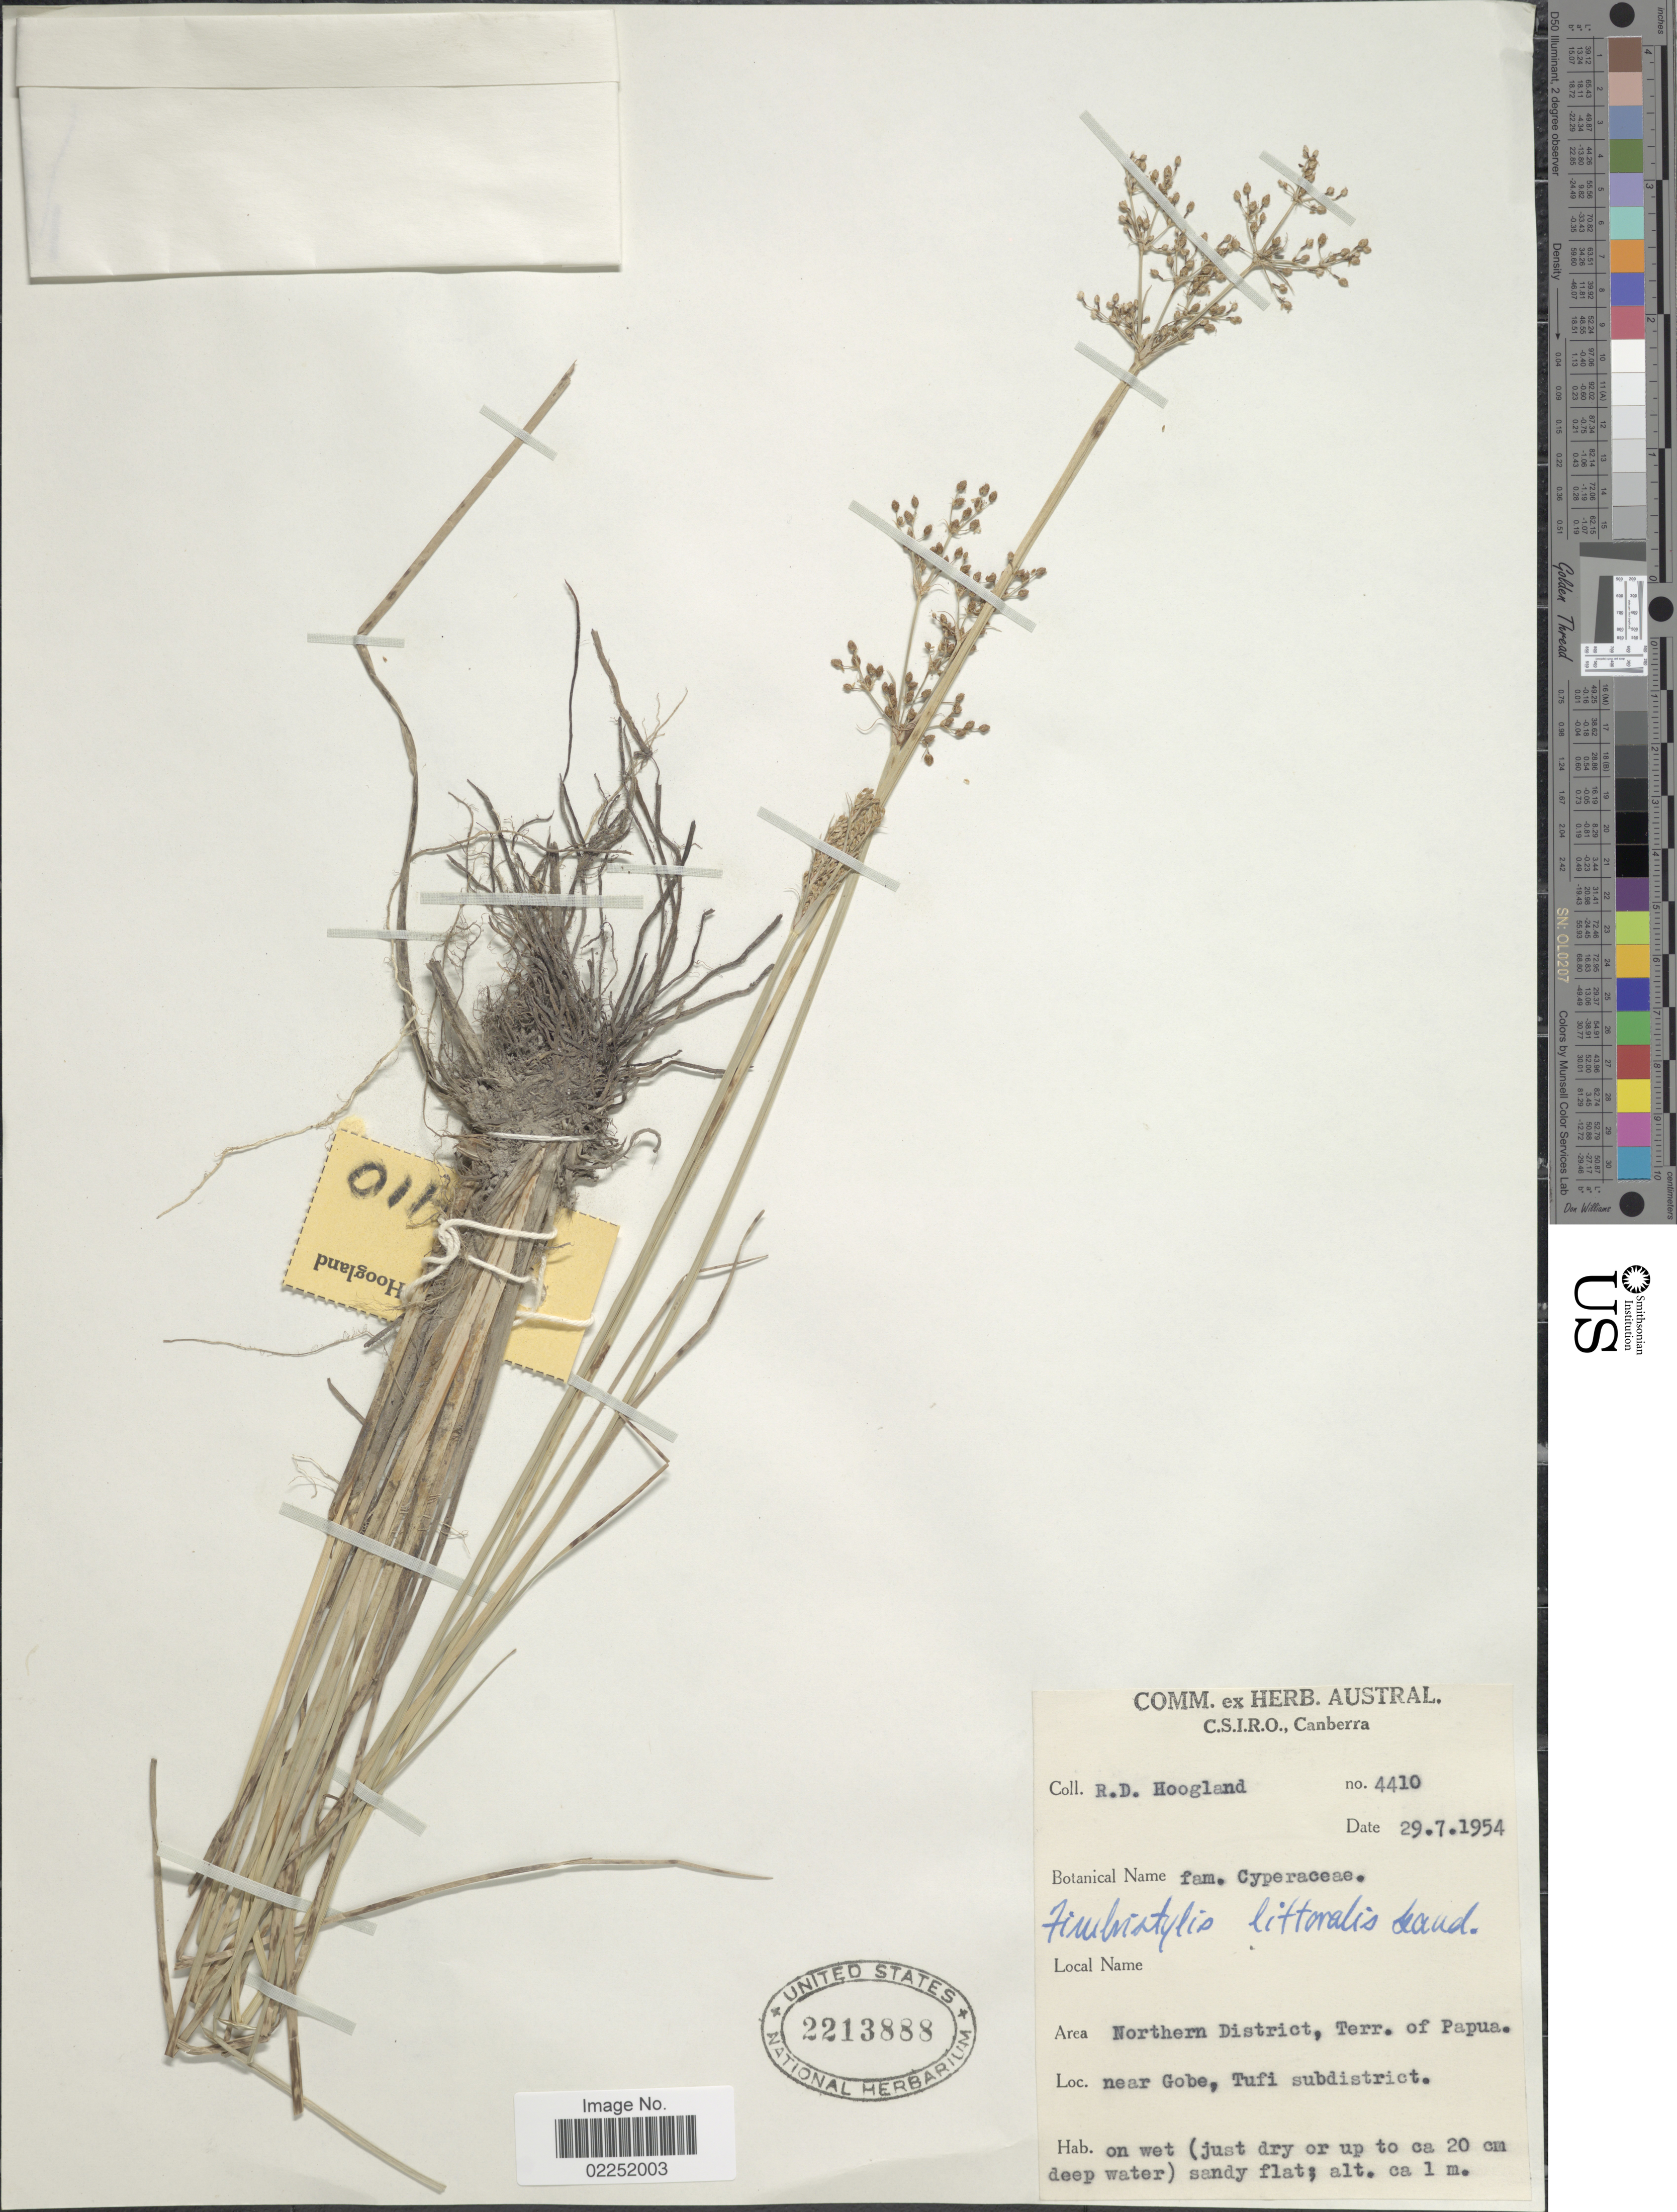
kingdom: Plantae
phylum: Tracheophyta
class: Liliopsida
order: Poales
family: Cyperaceae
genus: Fimbristylis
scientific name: Fimbristylis littoralis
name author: Gaudich.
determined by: Strong, M. T., (US), Smithsonian Institution - National Museum of Natural History (UNITED STATES)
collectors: R. D. Hoogland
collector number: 4410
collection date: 1954-07-29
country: Papua New Guinea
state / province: Northern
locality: Area Northern District, Terr. of Papua, near Gobe, Tufi subdistrict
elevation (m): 1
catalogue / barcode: US 2213888